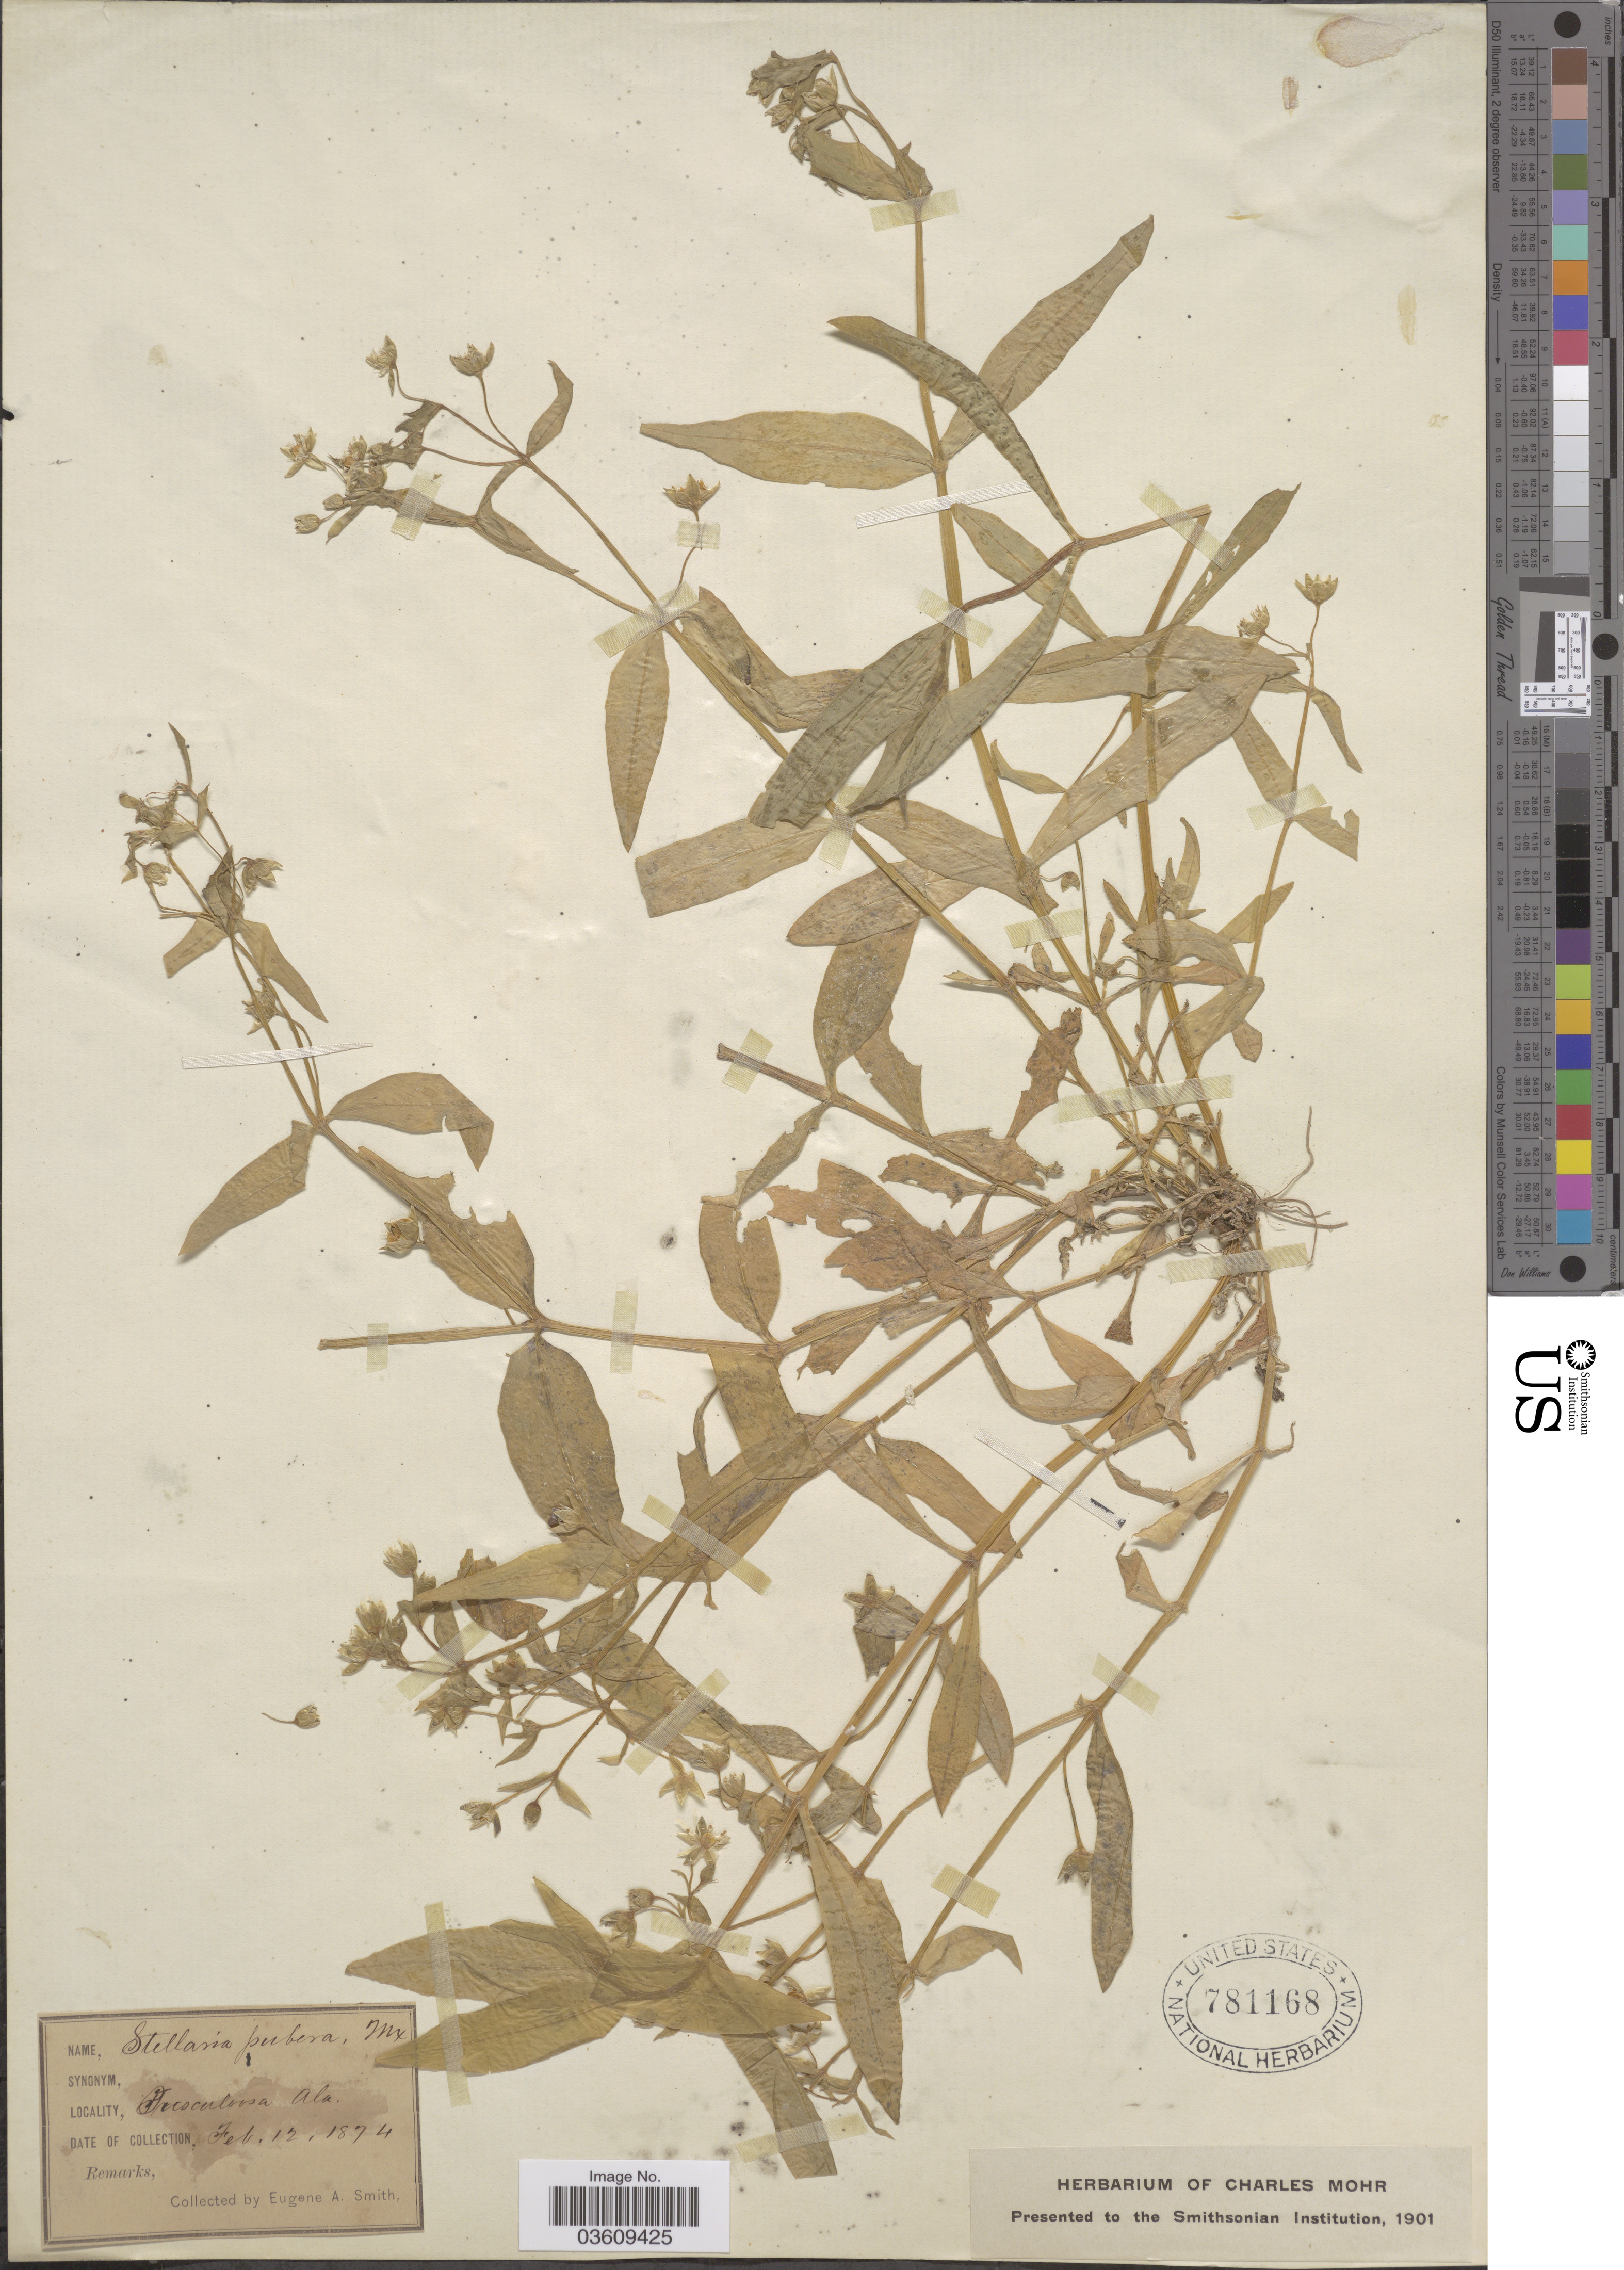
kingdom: Plantae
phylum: Tracheophyta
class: Magnoliopsida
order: Caryophyllales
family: Caryophyllaceae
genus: Stellaria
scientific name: Stellaria pubera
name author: Michx.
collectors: E. A. Smith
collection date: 1874-02-12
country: United States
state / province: Alabama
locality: Tuscaloosa.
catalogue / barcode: US 781168